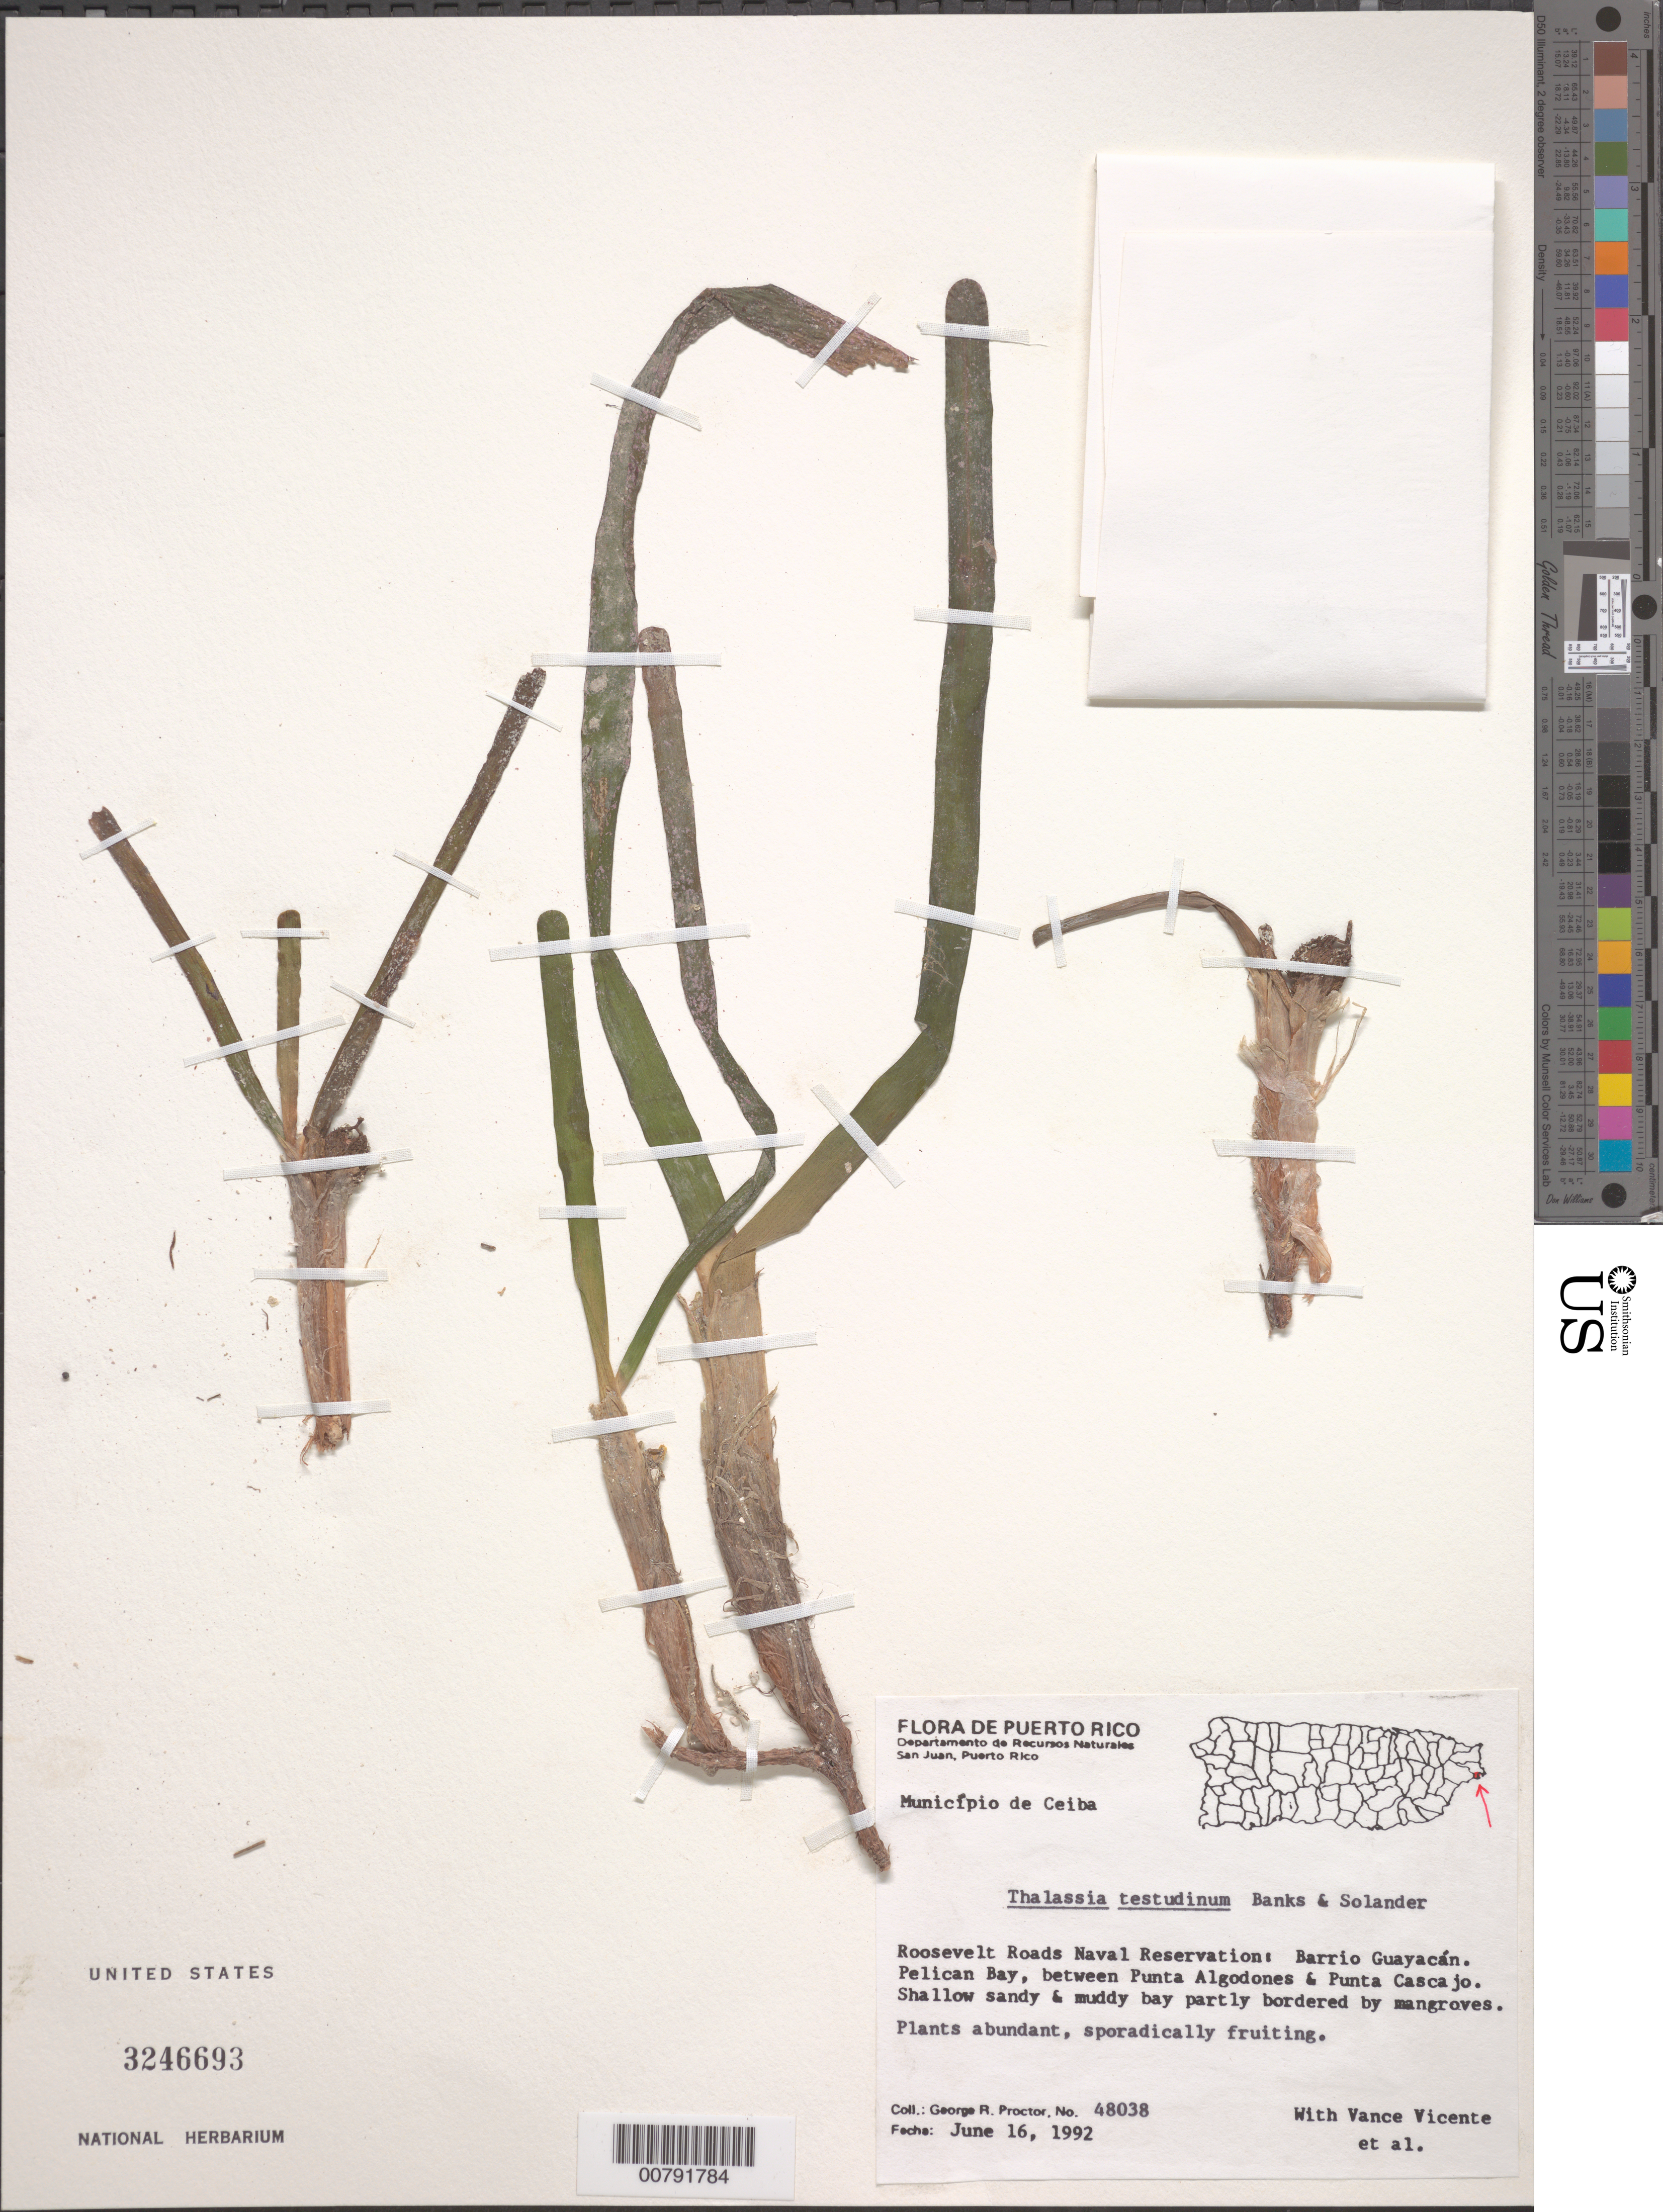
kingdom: Plantae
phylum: Tracheophyta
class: Liliopsida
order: Alismatales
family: Hydrocharitaceae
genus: Thalassia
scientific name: Thalassia testudinum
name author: Banks & Sol. ex K.D. Koenig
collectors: G. R. Proctor, V. Vicente & et al.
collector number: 48038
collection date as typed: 16 Jun 1992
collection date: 1992-06-16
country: Puerto Rico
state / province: Ceiba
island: Puerto Rico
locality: Roosevelt Roads Naval Reservation: Barrio Guayacán, Pelican Bay, betw Punta Algodones & Punta Cascajo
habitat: Shallow sandy and muddy bay partly bordered by mangroves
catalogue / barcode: US 3246693